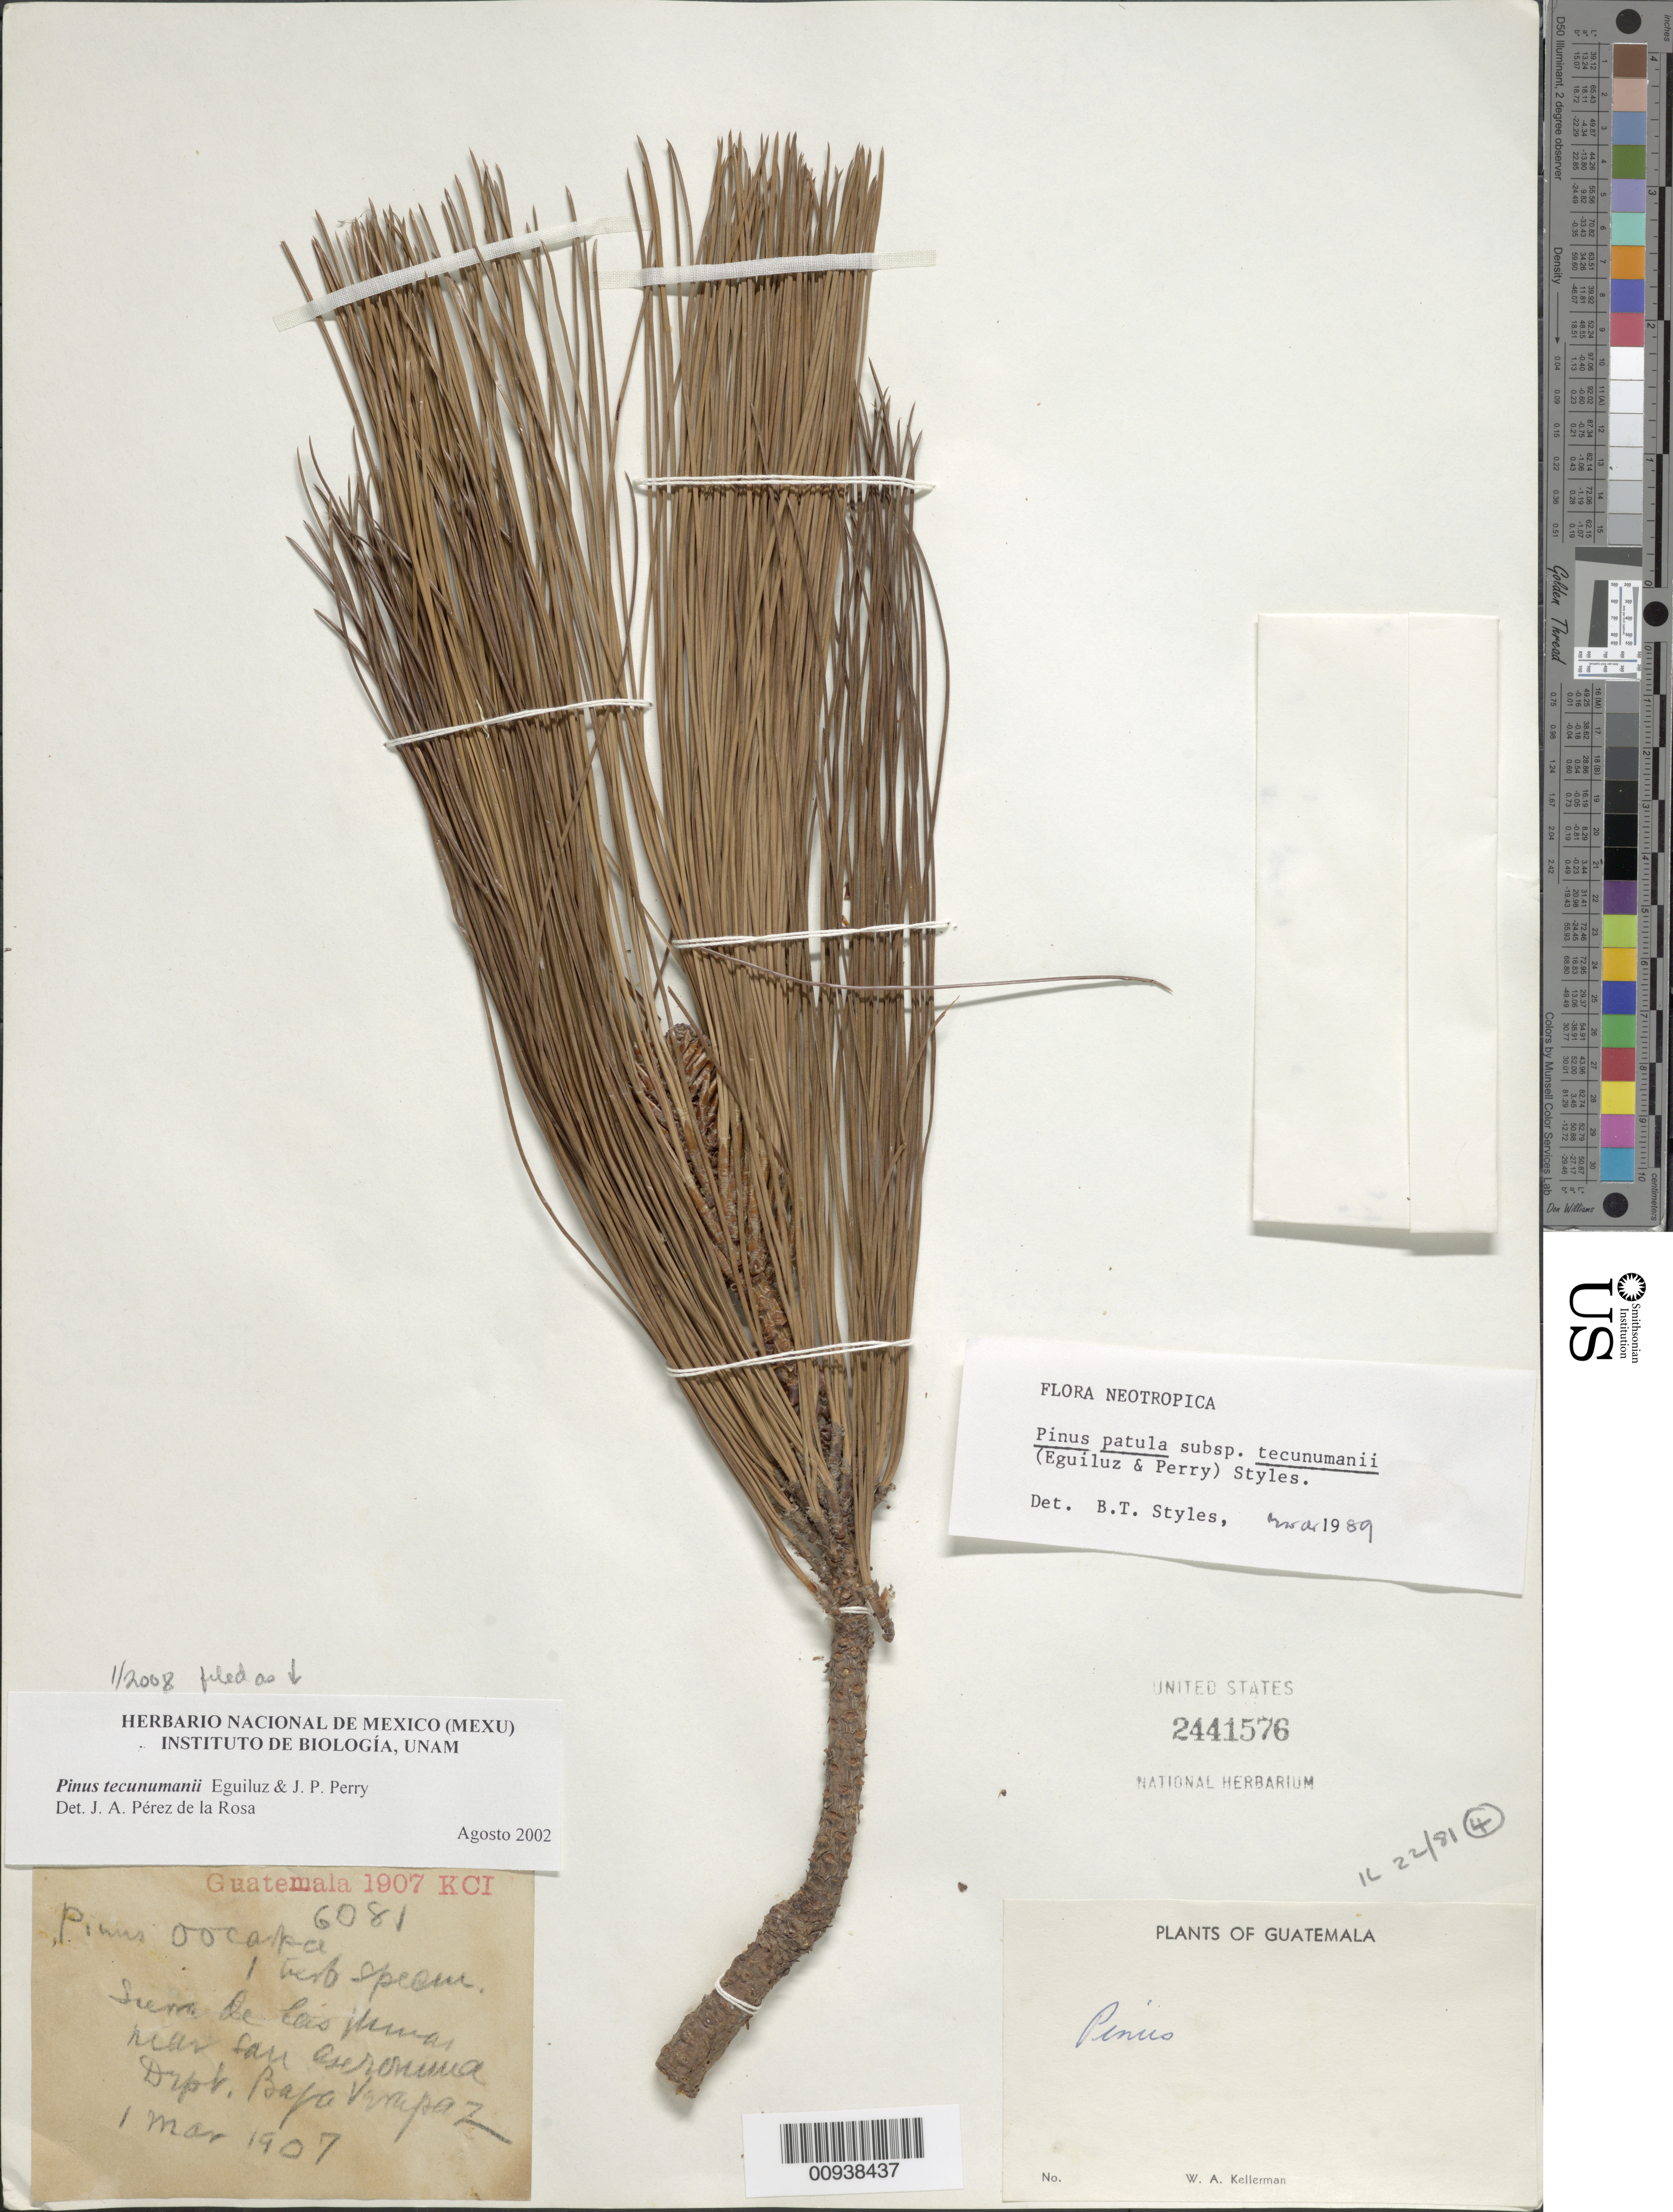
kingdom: Plantae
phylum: Tracheophyta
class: Pinopsida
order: Pinales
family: Pinaceae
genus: Pinus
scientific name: Pinus tecunumanii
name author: F. Schwerdtf. ex Eguiluz & J.P. Perry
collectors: W. A. Kellerman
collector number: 6081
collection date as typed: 01 Mar 1907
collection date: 1907-03-01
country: Guatemala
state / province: Baja Verapaz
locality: Sierra de las Minas near San Geronimo.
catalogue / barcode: US 2441576